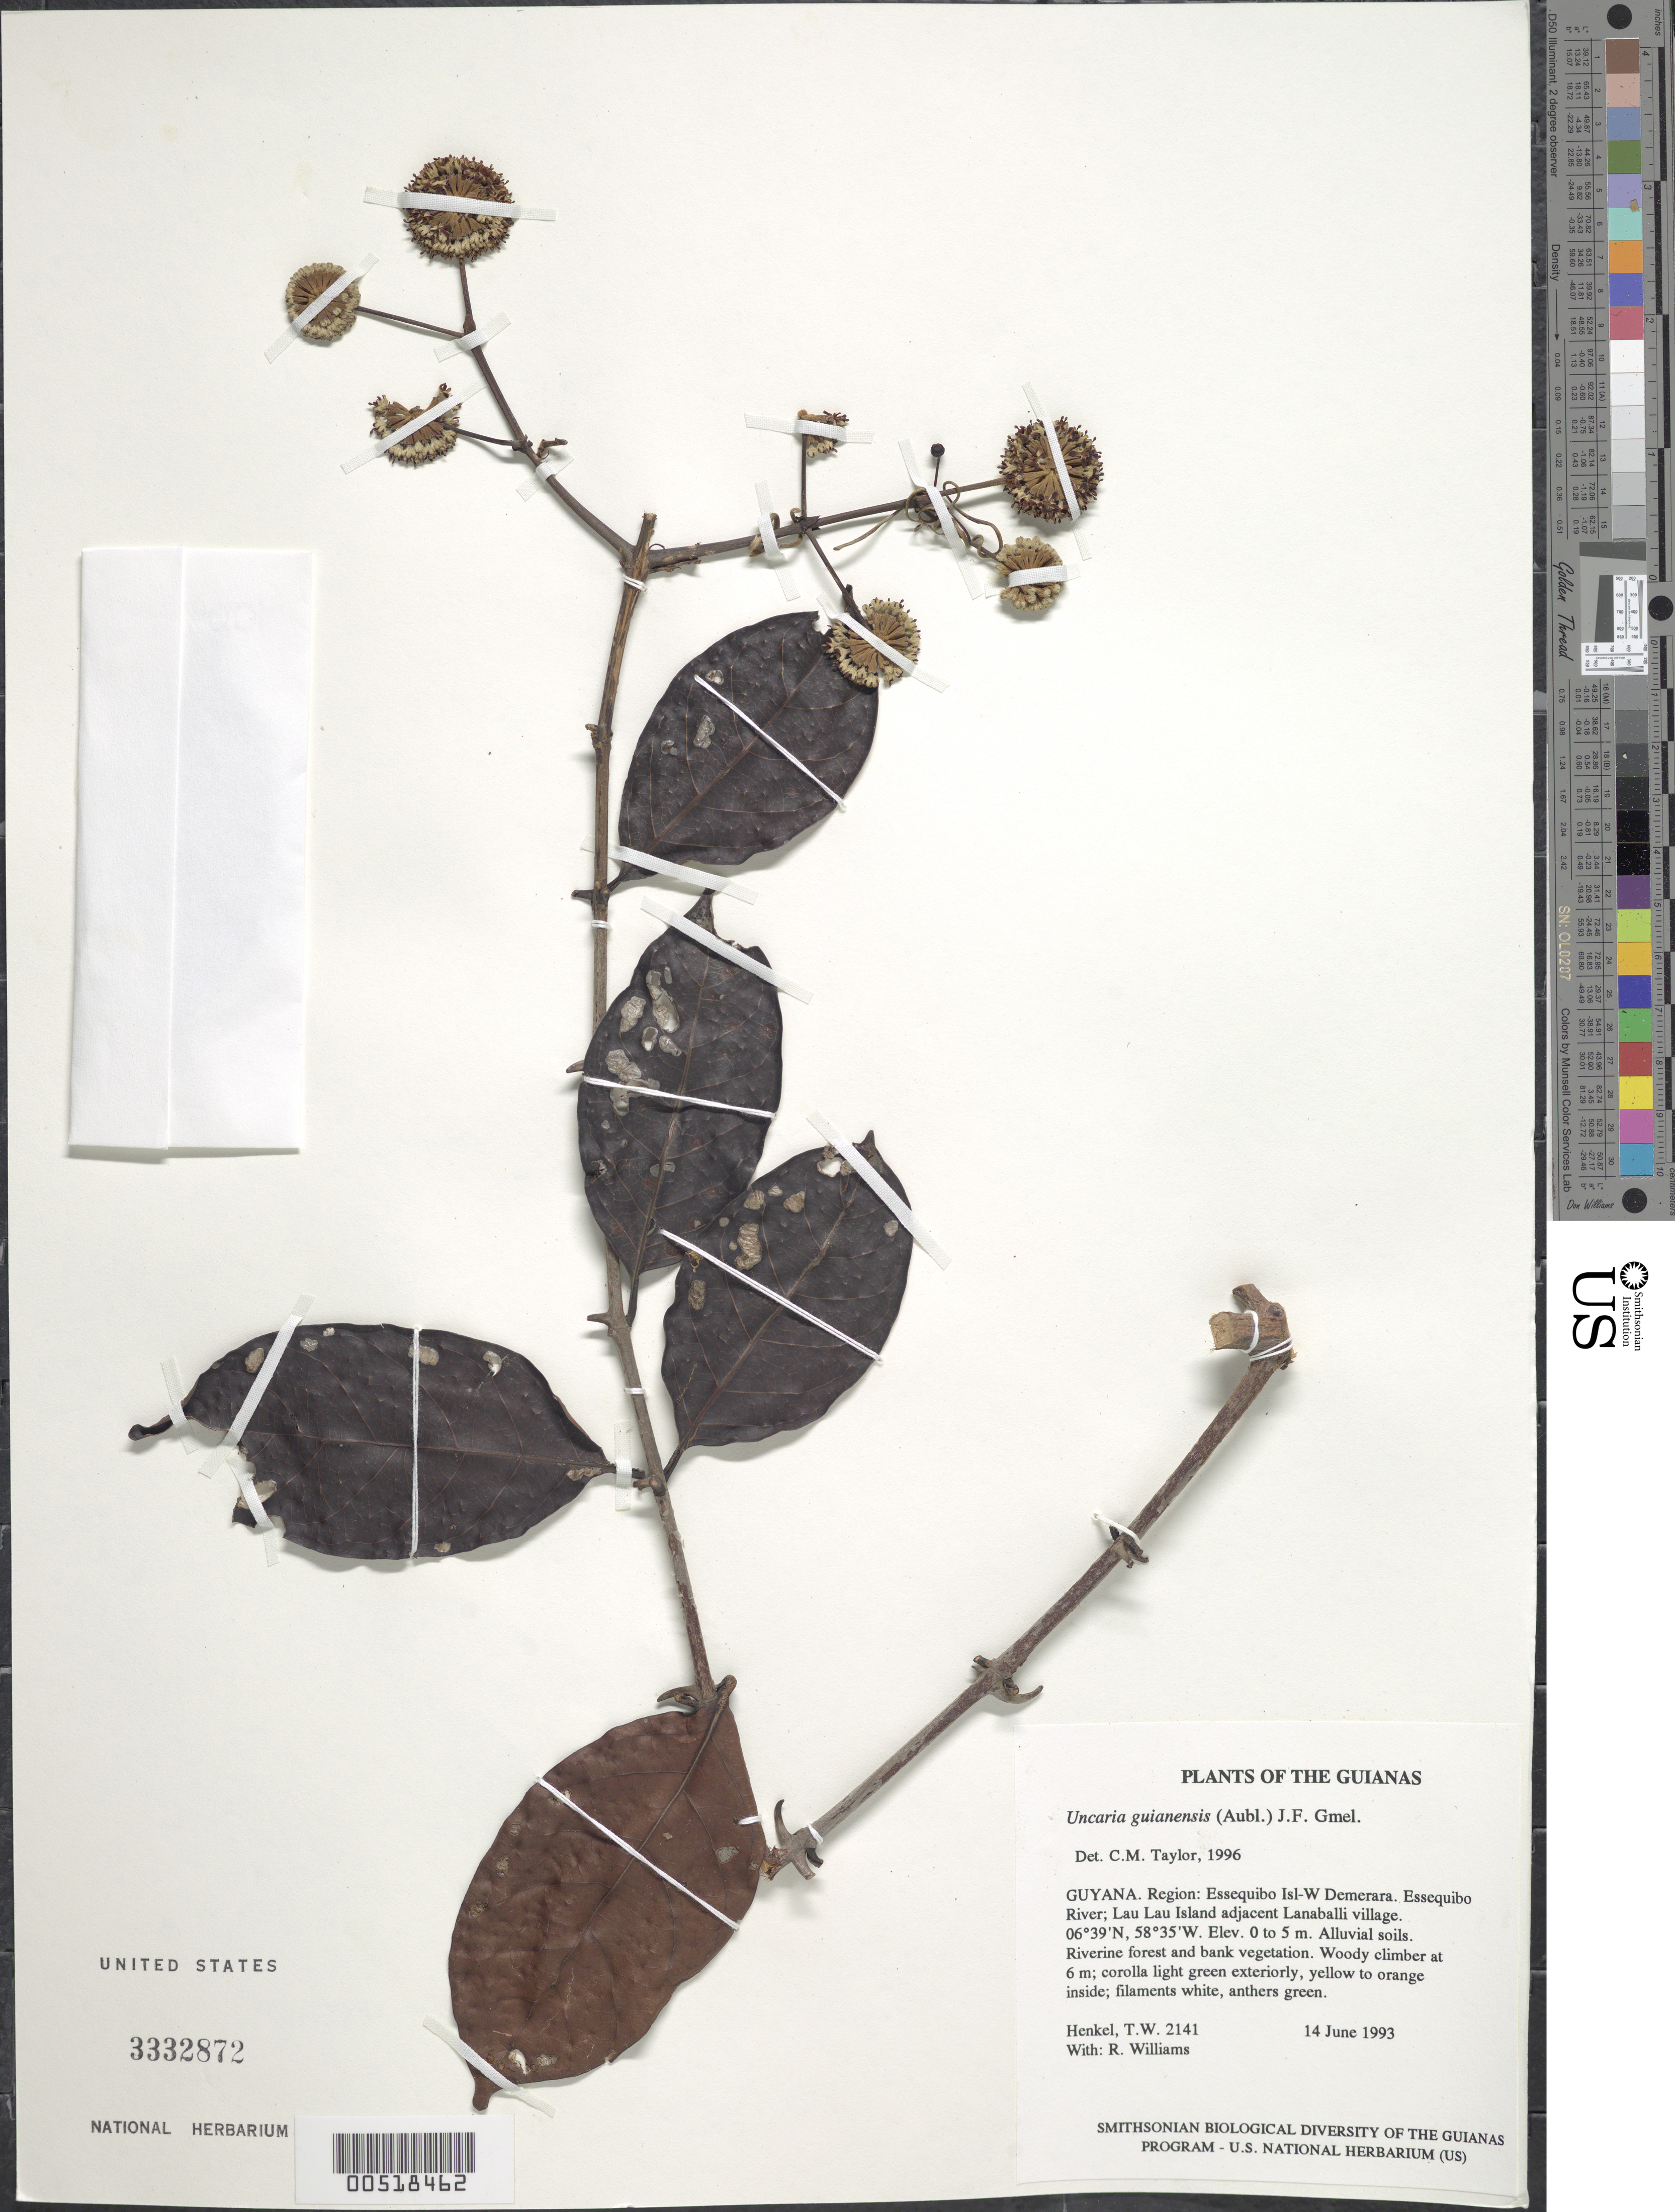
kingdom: Plantae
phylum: Tracheophyta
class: Magnoliopsida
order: Gentianales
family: Rubiaceae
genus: Uncaria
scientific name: Uncaria guianensis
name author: (Aubl.) J.F. Gmel.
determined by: Taylor, Charlotte M.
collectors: T. Henkel & R. Williams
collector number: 2141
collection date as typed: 14 June 1993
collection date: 1993-06-14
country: Guyana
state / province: Essequibo Isl-W. Demerara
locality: Essequibo River; Lau Lau Island adjacent Lanaballi village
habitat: Alluvial soils. Riverine forest and bank vegetation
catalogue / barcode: US 3332872